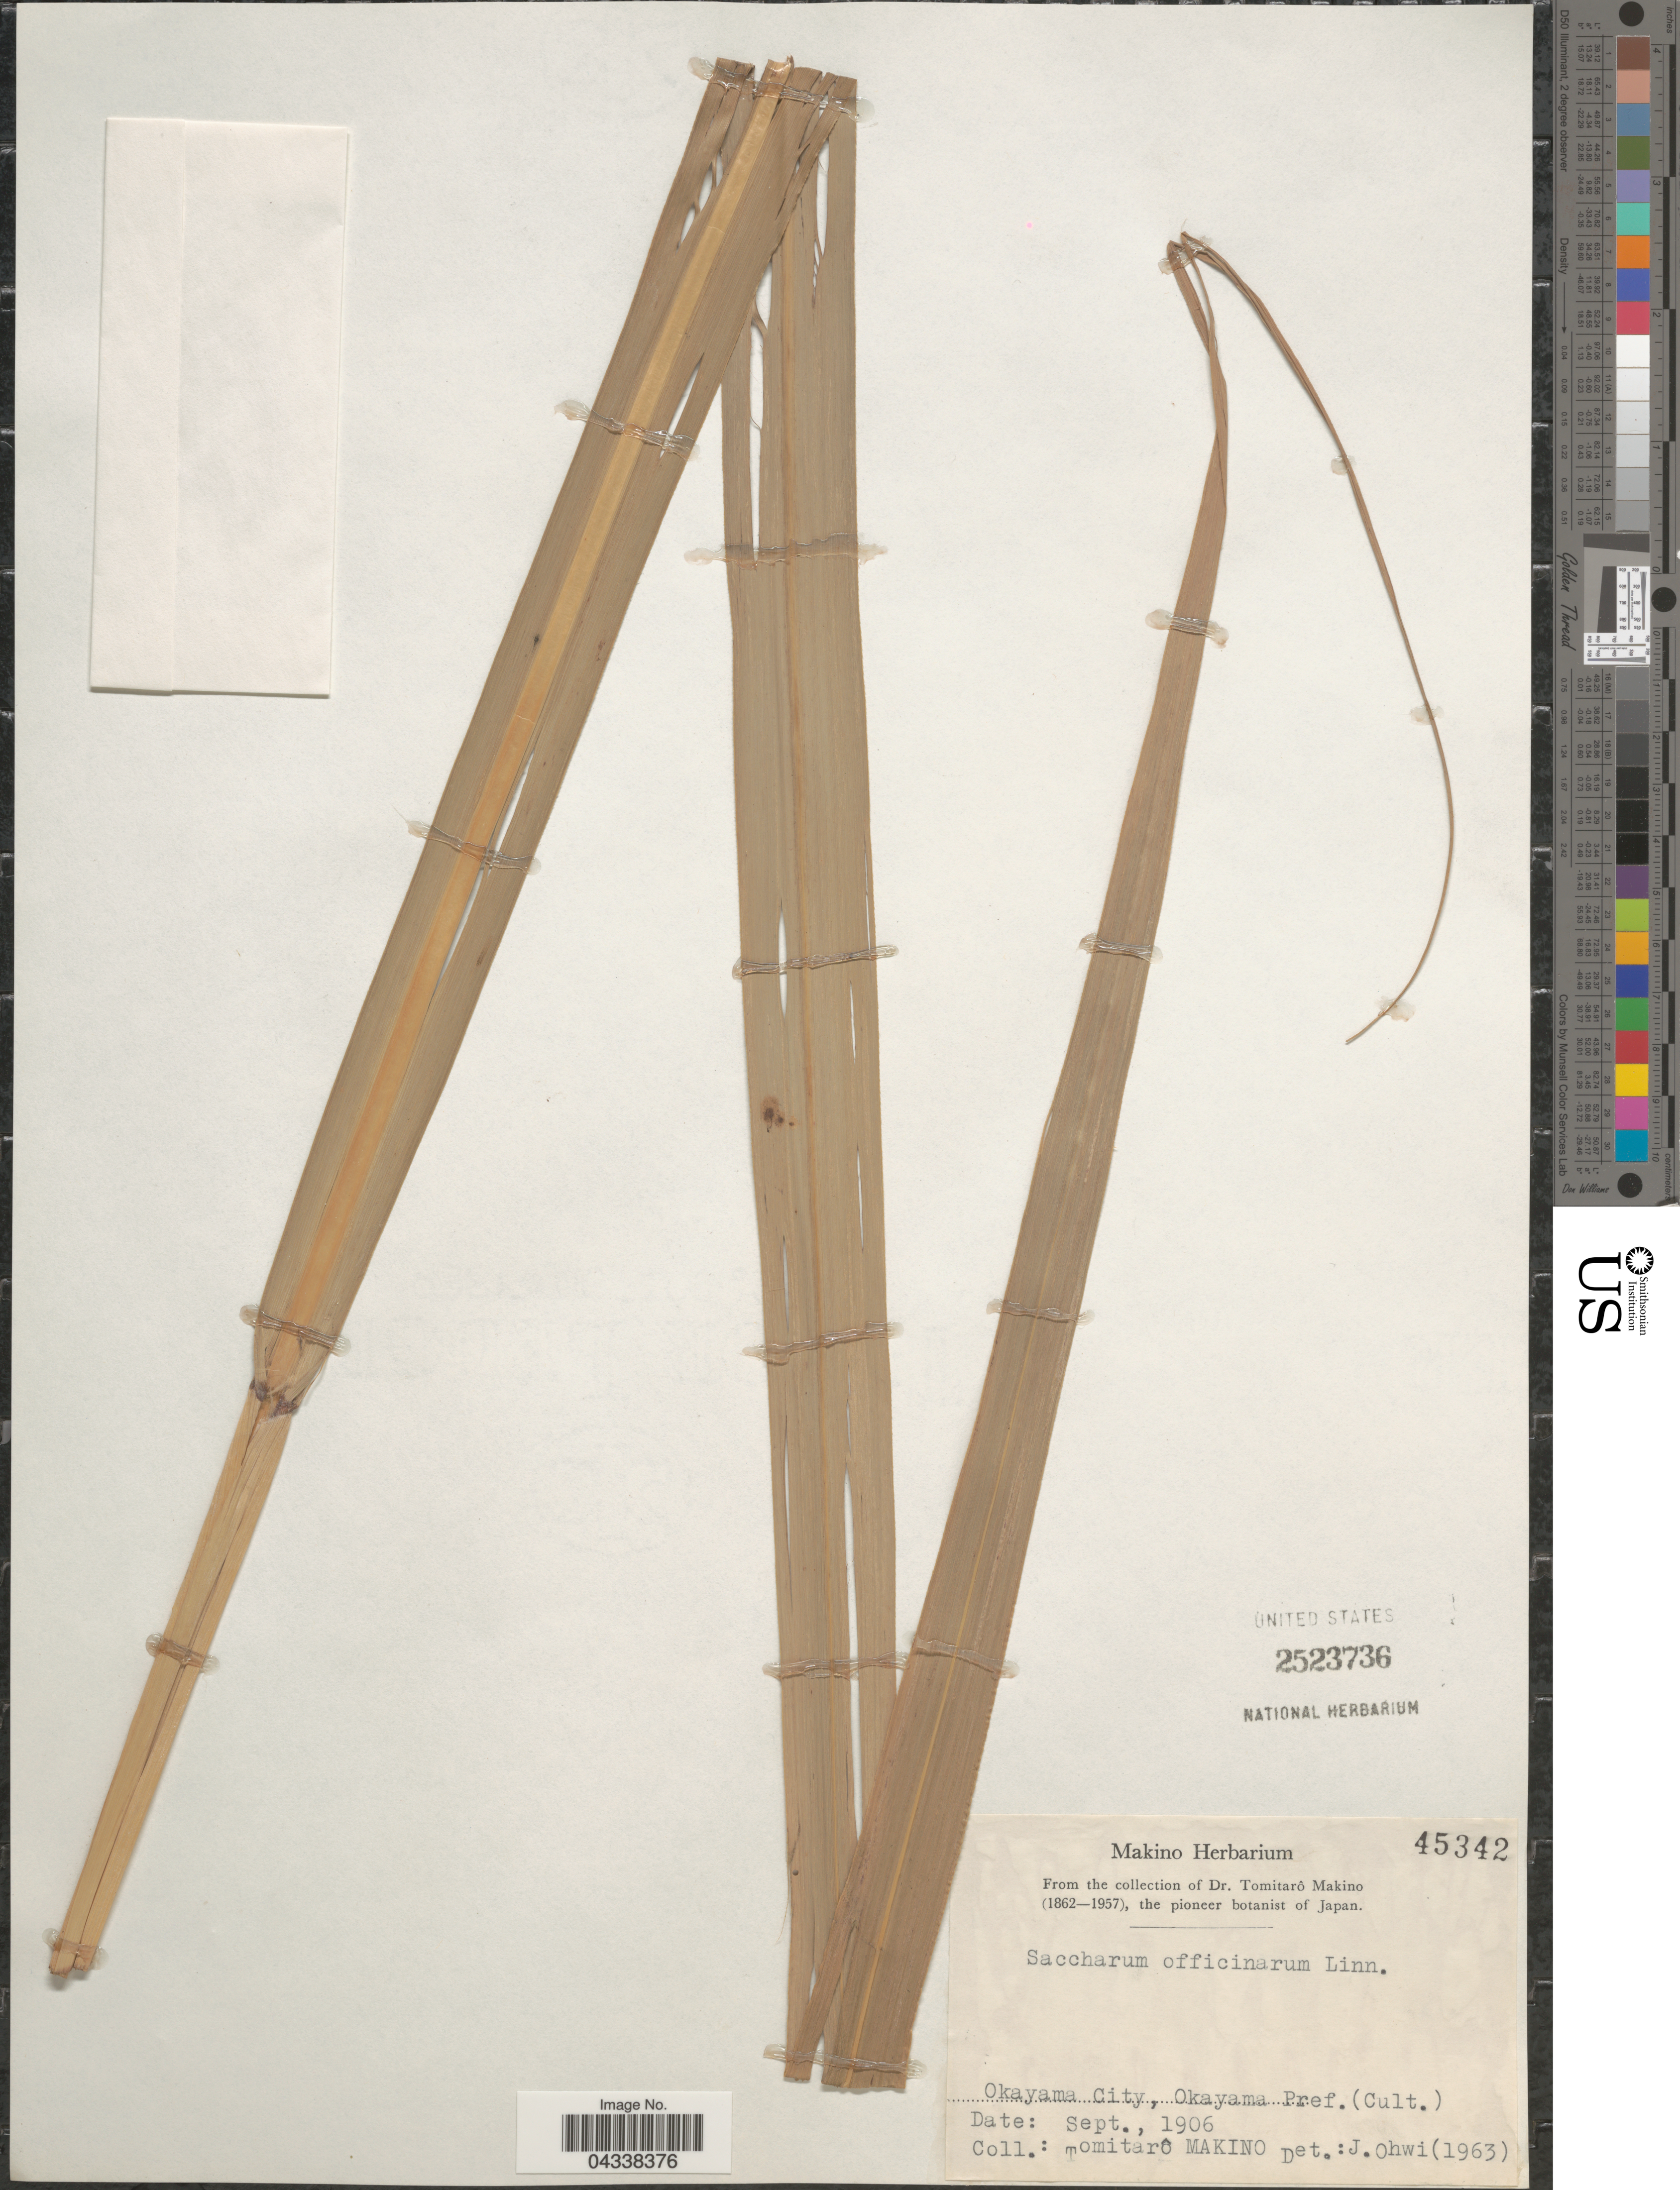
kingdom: Plantae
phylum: Tracheophyta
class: Liliopsida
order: Poales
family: Poaceae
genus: Saccharum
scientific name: Saccharum officinarum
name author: L.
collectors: T. Makino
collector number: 45342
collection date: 1906-09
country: Japan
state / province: Okayama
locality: Okayama City, Okayama Pref.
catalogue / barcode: US 2523736